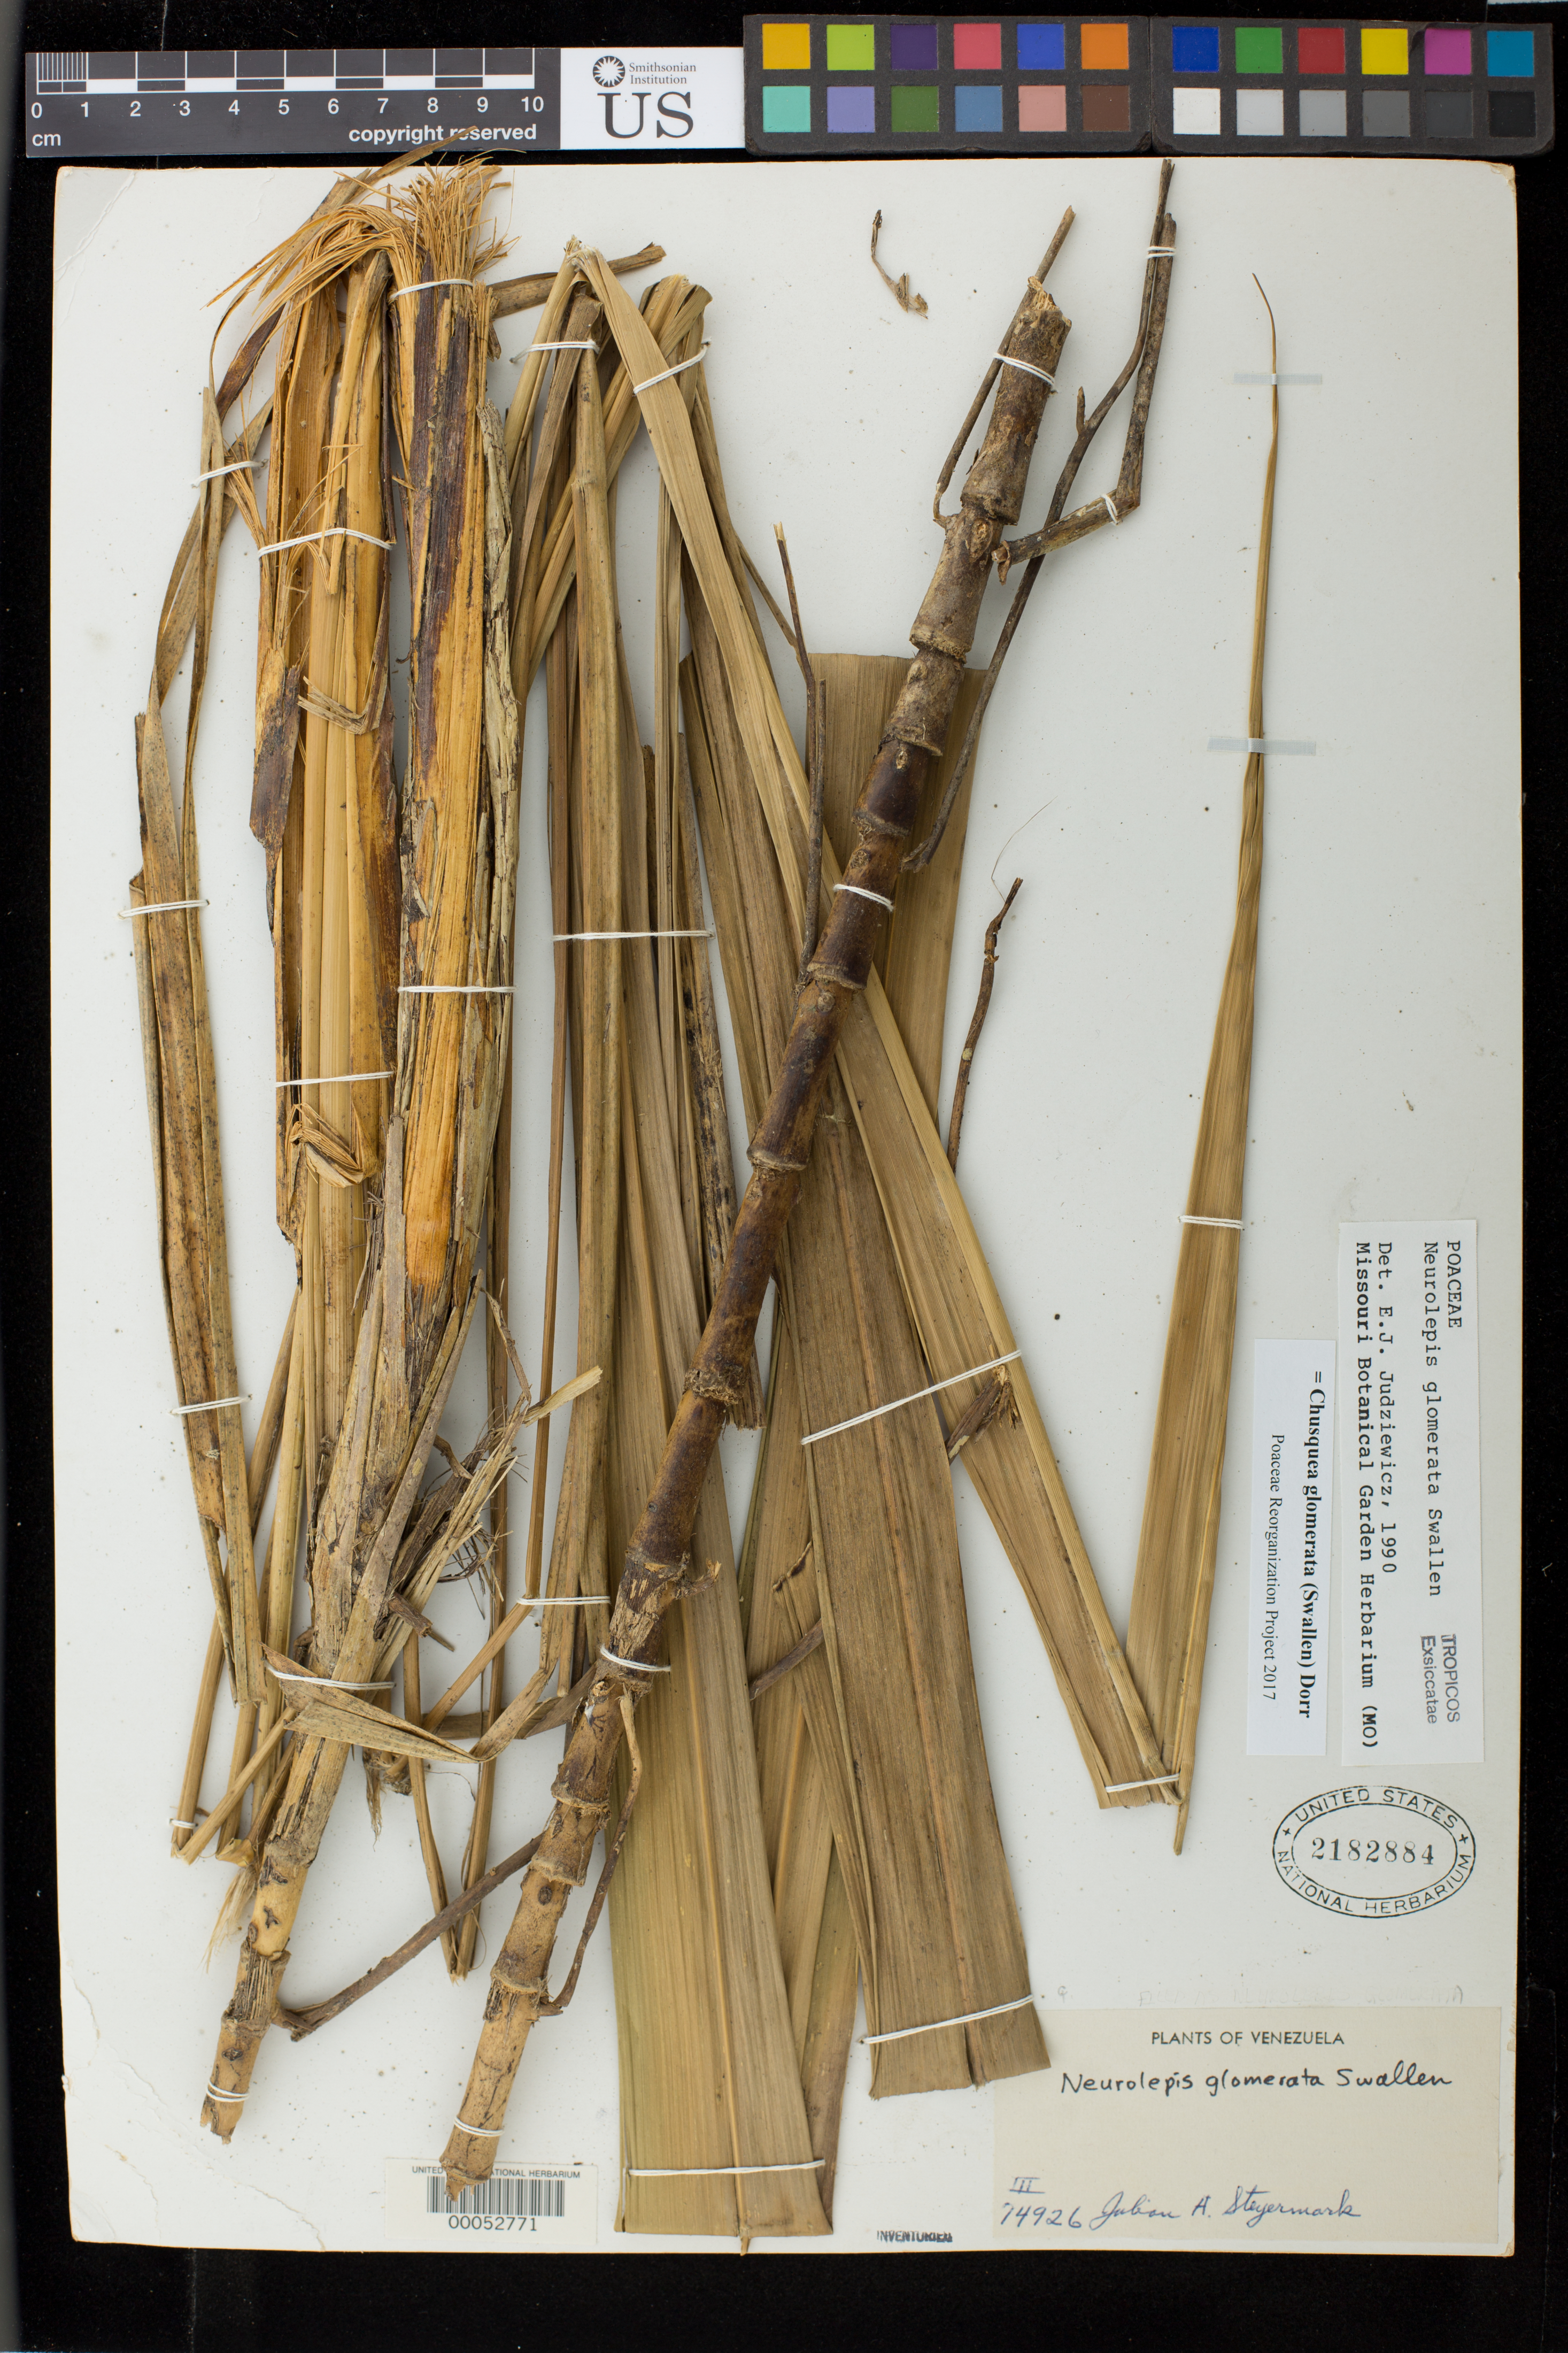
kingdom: Plantae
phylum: Tracheophyta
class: Liliopsida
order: Poales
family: Poaceae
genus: Chusquea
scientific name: Chusquea glomerata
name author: (Swallen) Dorr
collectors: J. Steyermark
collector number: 74925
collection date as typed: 13 Apr 1953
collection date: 1953-04-13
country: Venezuela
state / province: Bolivar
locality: Nw part of summit of abacapa-tepui; chimanta massif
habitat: Forest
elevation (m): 2125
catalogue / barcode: US 2182884